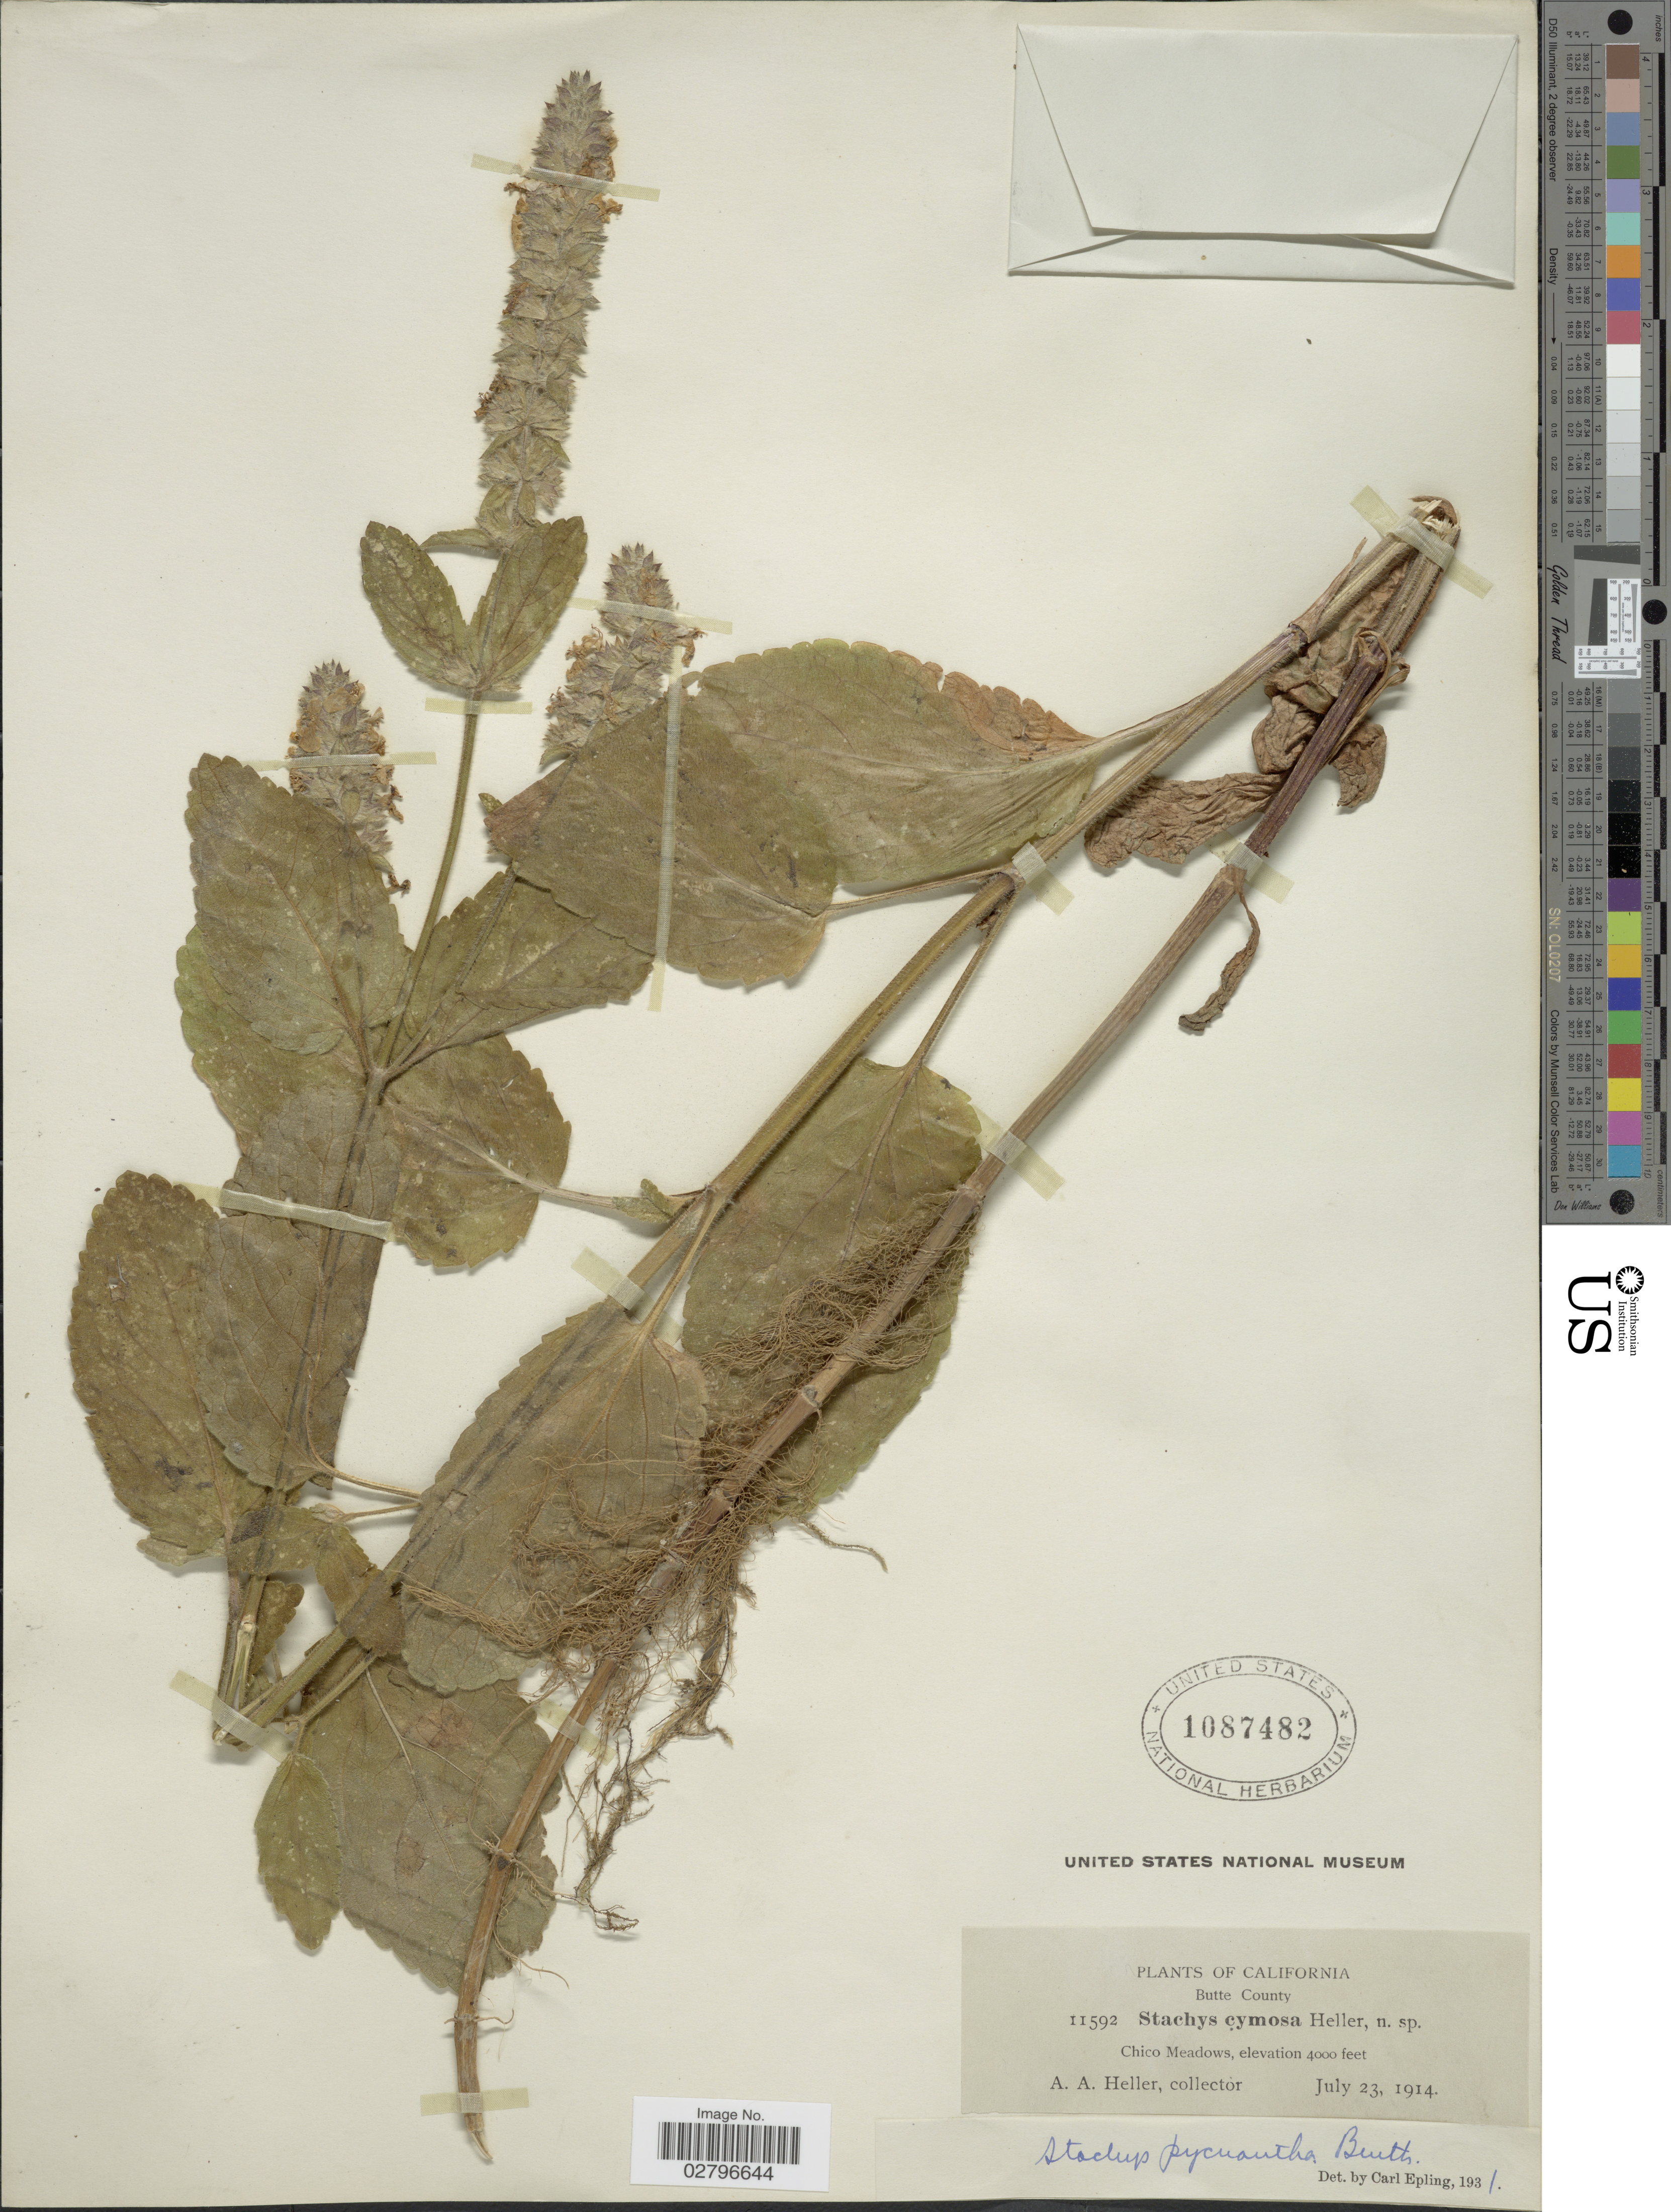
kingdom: Plantae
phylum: Tracheophyta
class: Magnoliopsida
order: Lamiales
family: Lamiaceae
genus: Stachys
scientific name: Stachys pycnantha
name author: Benth.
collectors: A. A. Heller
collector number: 11592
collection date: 1914-07-23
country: United States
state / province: California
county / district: Butte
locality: Butte County. Chico Meadows.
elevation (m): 1219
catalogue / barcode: US 1087482